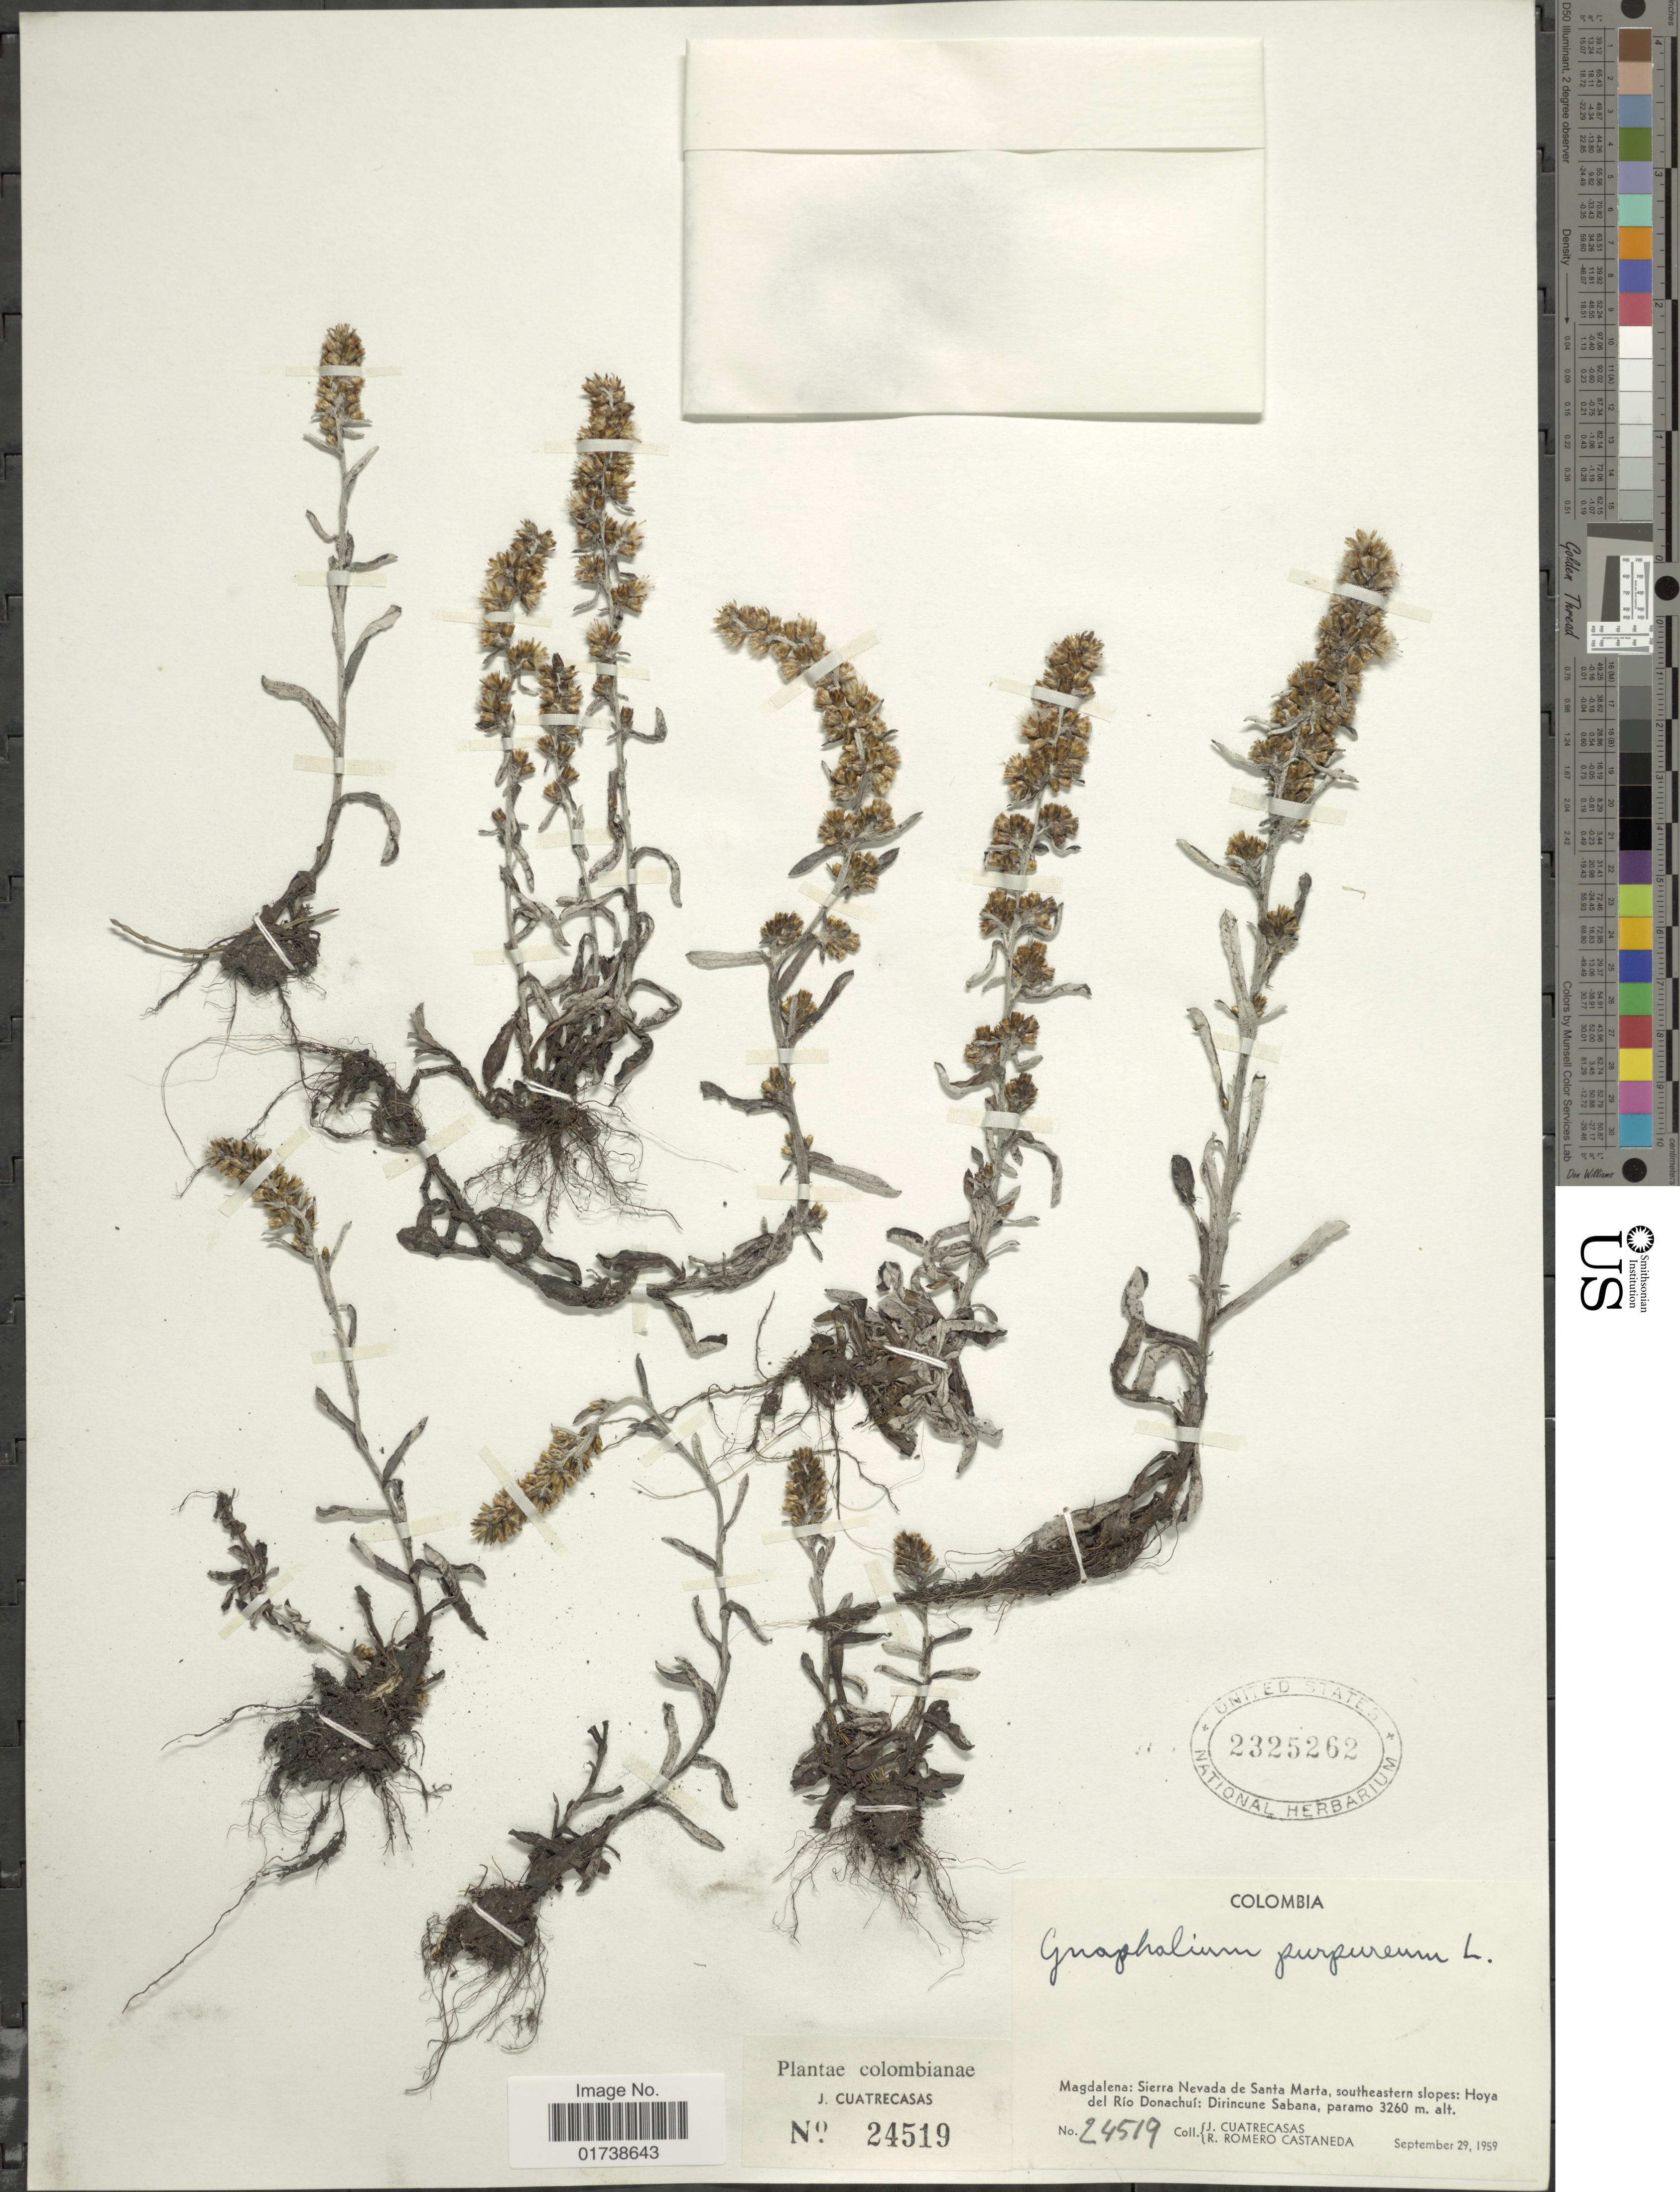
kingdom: Plantae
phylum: Tracheophyta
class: Magnoliopsida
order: Asterales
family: Asteraceae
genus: Gamochaeta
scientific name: Gamochaeta purpurea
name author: (L.) Cabrera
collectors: J. Cuatrecasas & R. Romero Castañeda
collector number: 24519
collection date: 1959-09-29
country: Colombia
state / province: Magdalena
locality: Sierra Nevada de Santa Marta, southeastern slopes: Hoya del Rio Donachui, Dirincune Sabana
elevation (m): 3260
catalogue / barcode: US 2325262